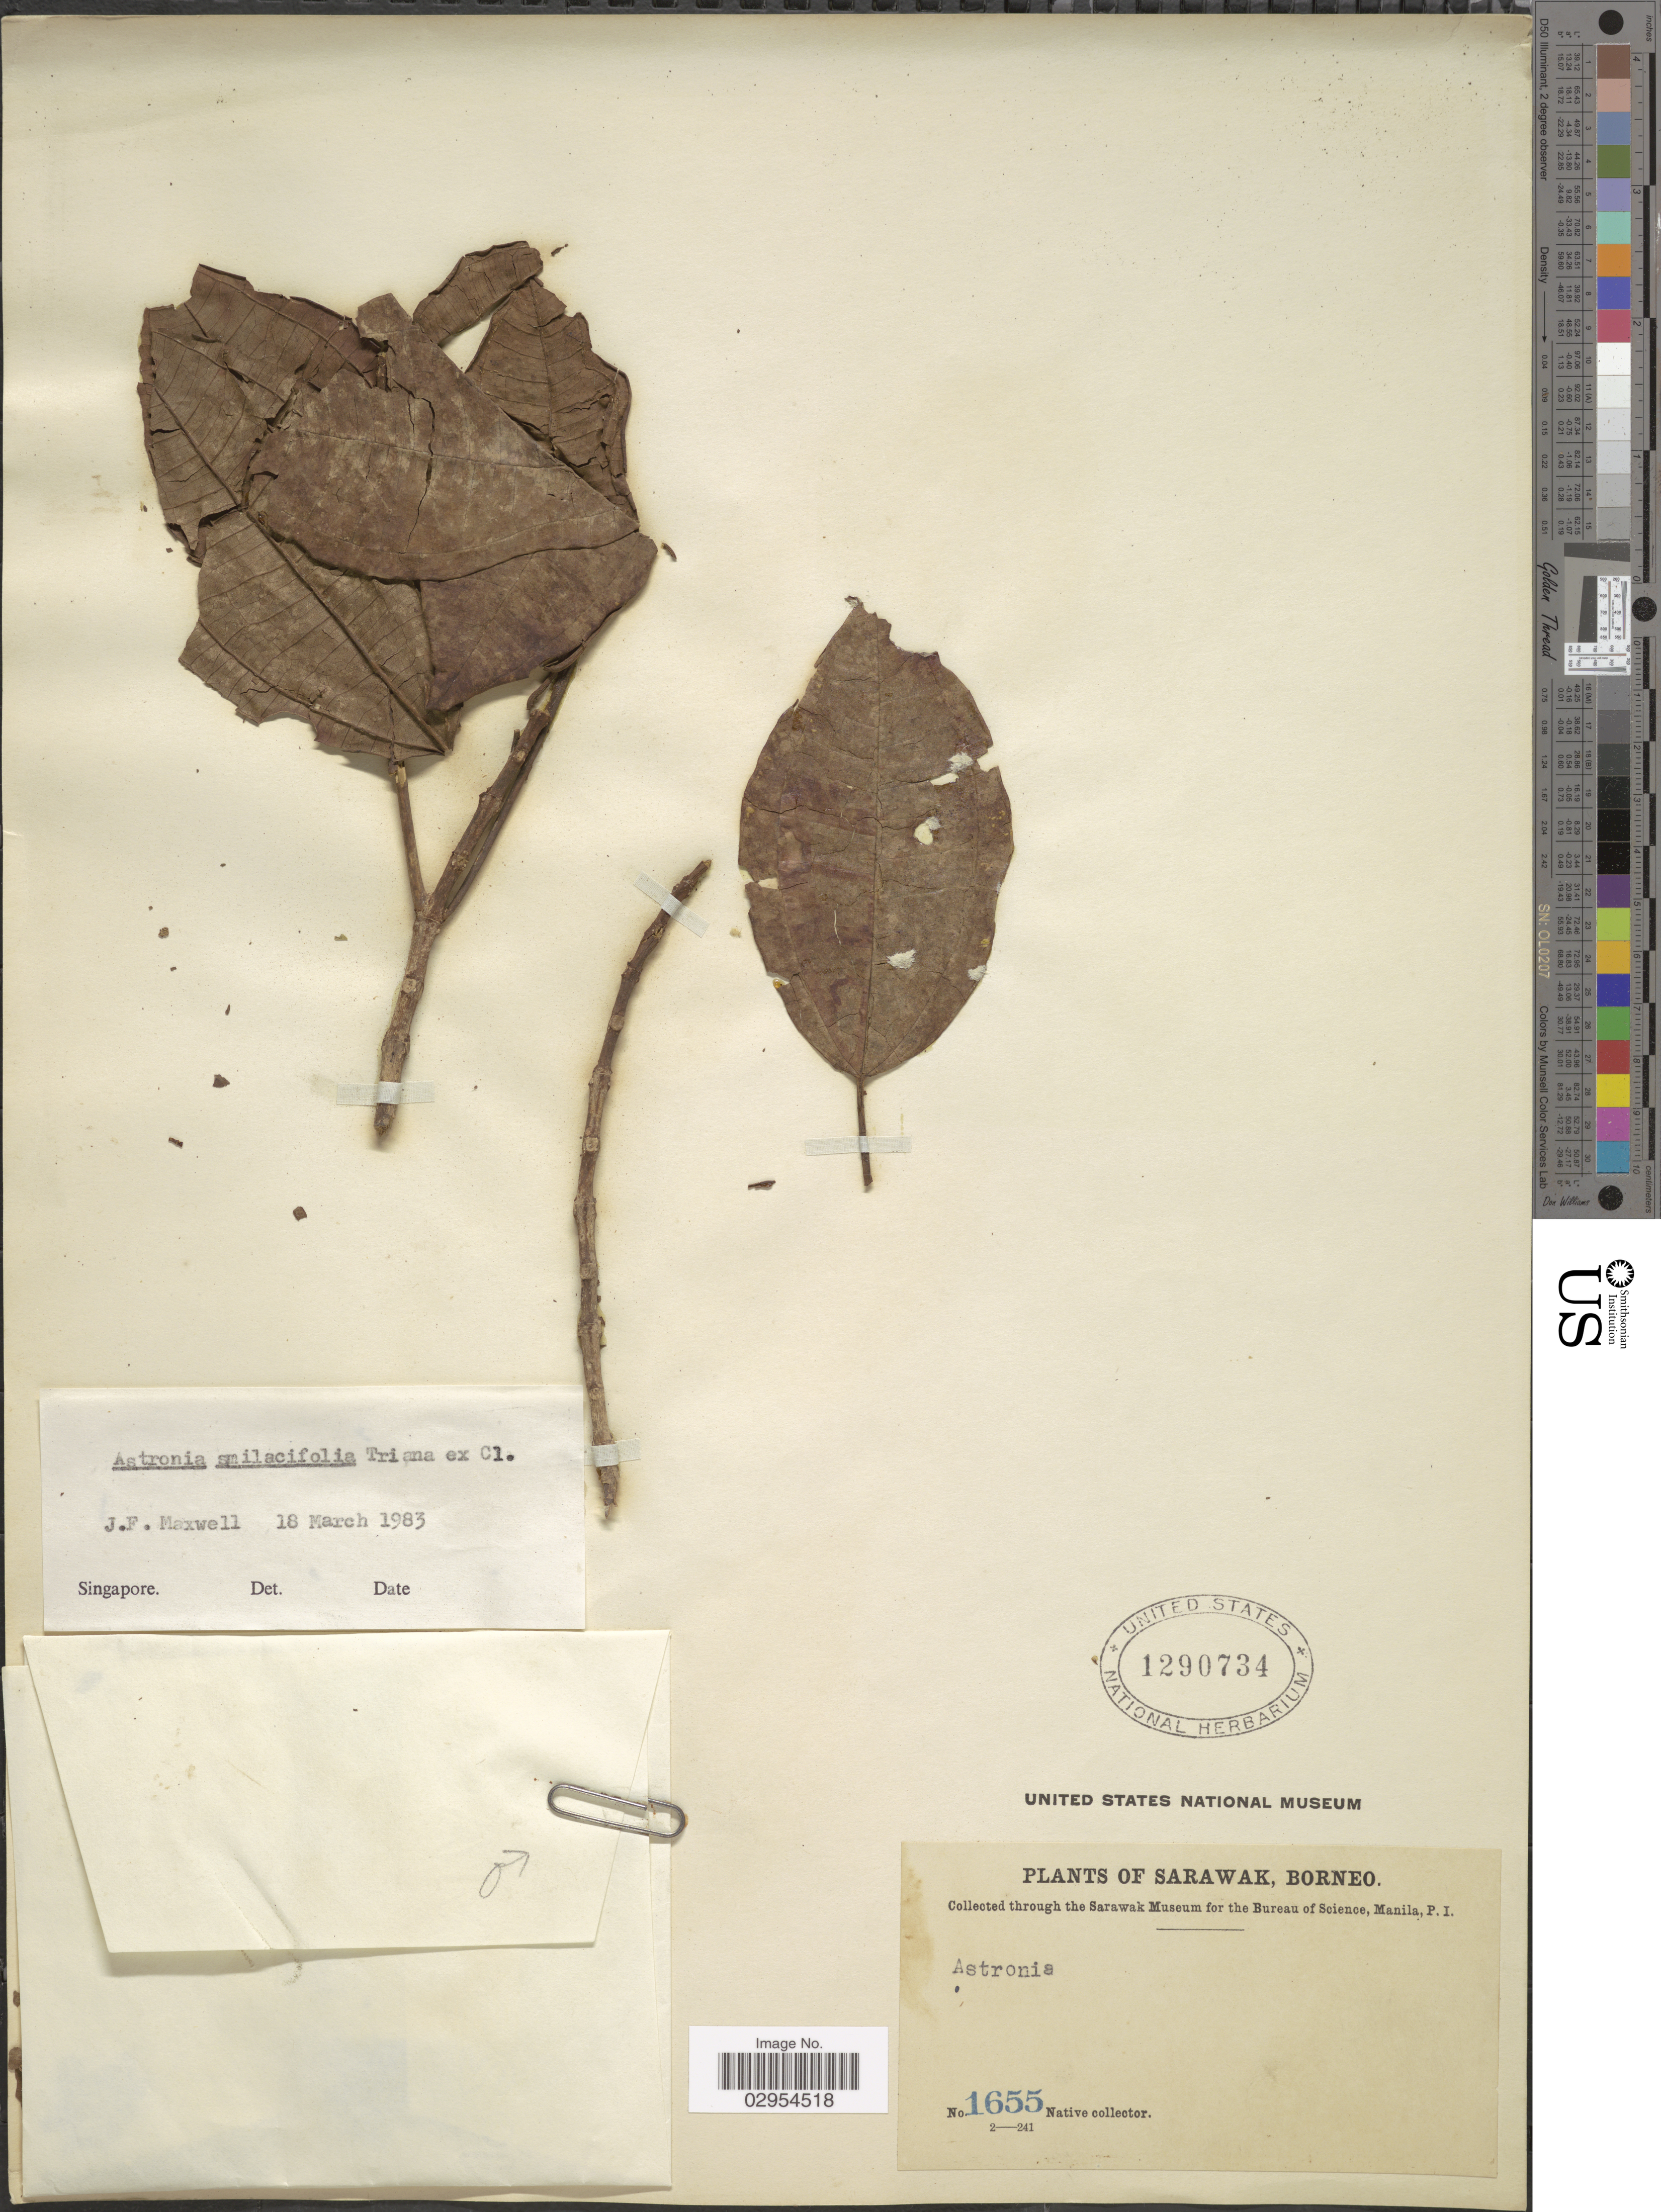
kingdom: Plantae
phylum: Tracheophyta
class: Magnoliopsida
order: Myrtales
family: Melastomataceae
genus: Astronia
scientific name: Astronia smilacifolia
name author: Triana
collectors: Native collector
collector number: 1655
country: Malaysia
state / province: Sarawak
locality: Borneo.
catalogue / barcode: US 1290734